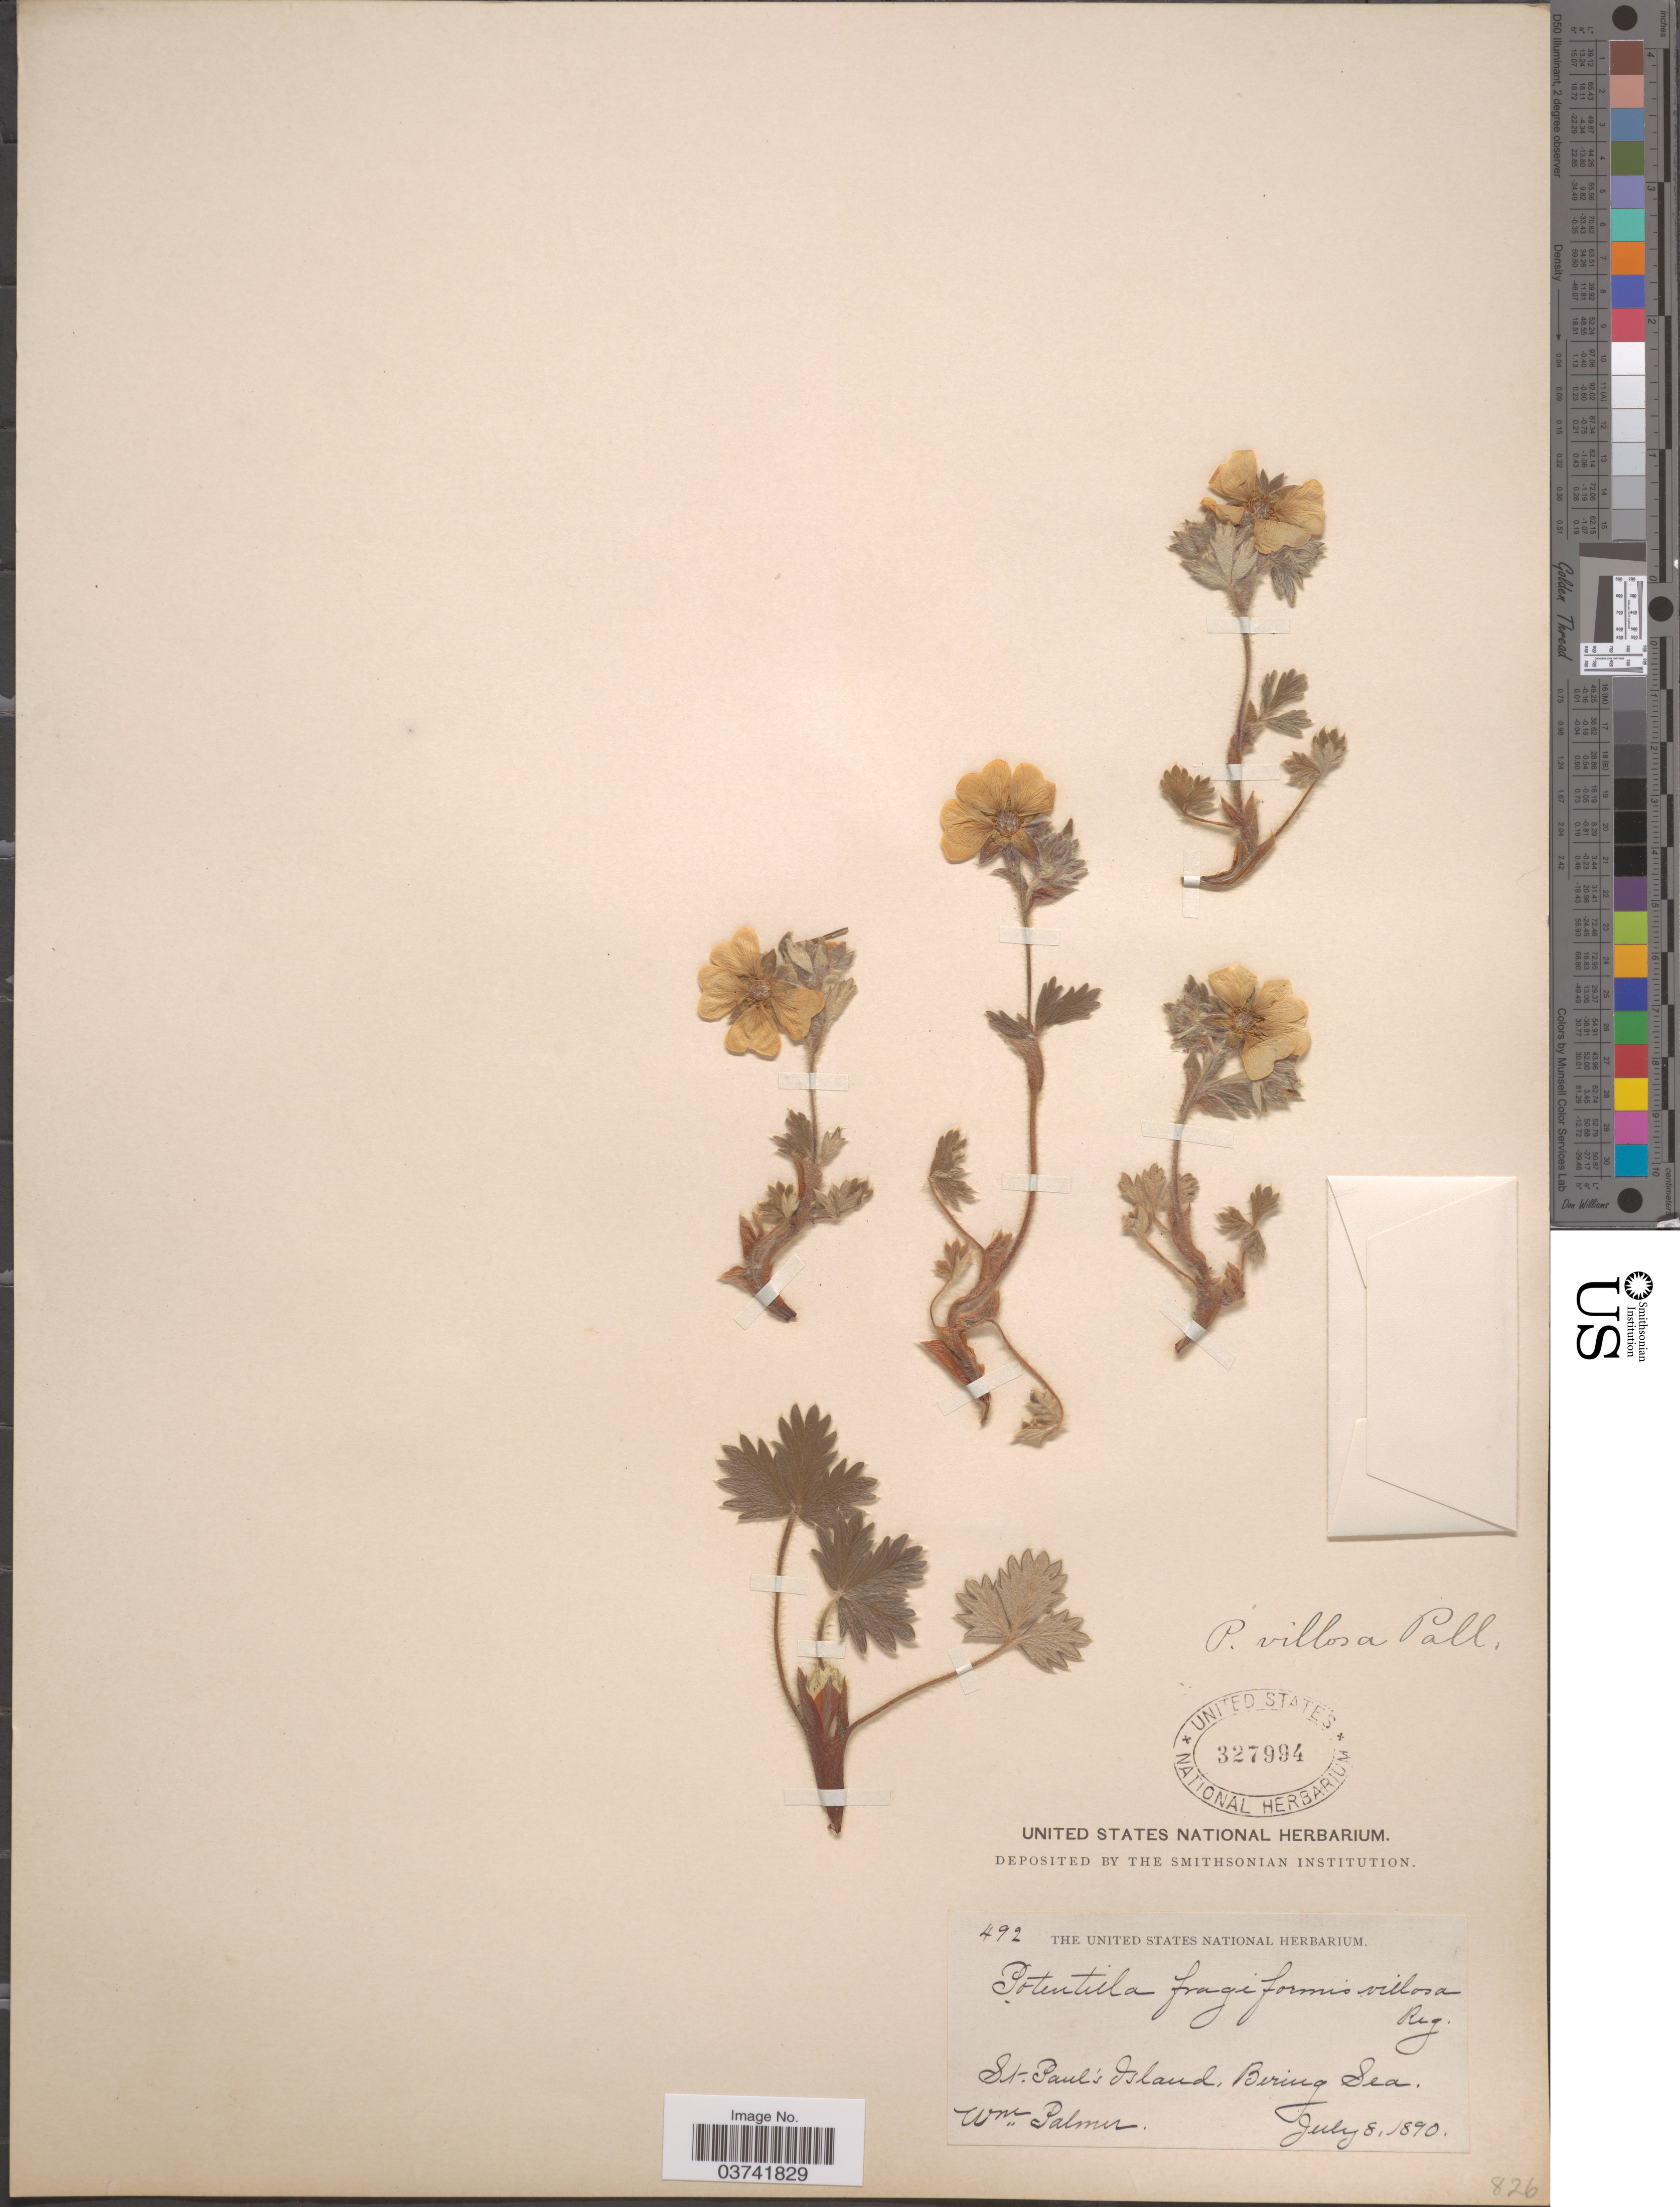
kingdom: Plantae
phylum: Tracheophyta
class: Magnoliopsida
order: Rosales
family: Rosaceae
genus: Potentilla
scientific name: Potentilla villosa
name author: Pall. ex Pursh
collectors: W. Palmer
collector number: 492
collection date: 1890-07-08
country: United States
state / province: Alaska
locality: St. Paul's Island, Bering Sea.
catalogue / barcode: US 327994